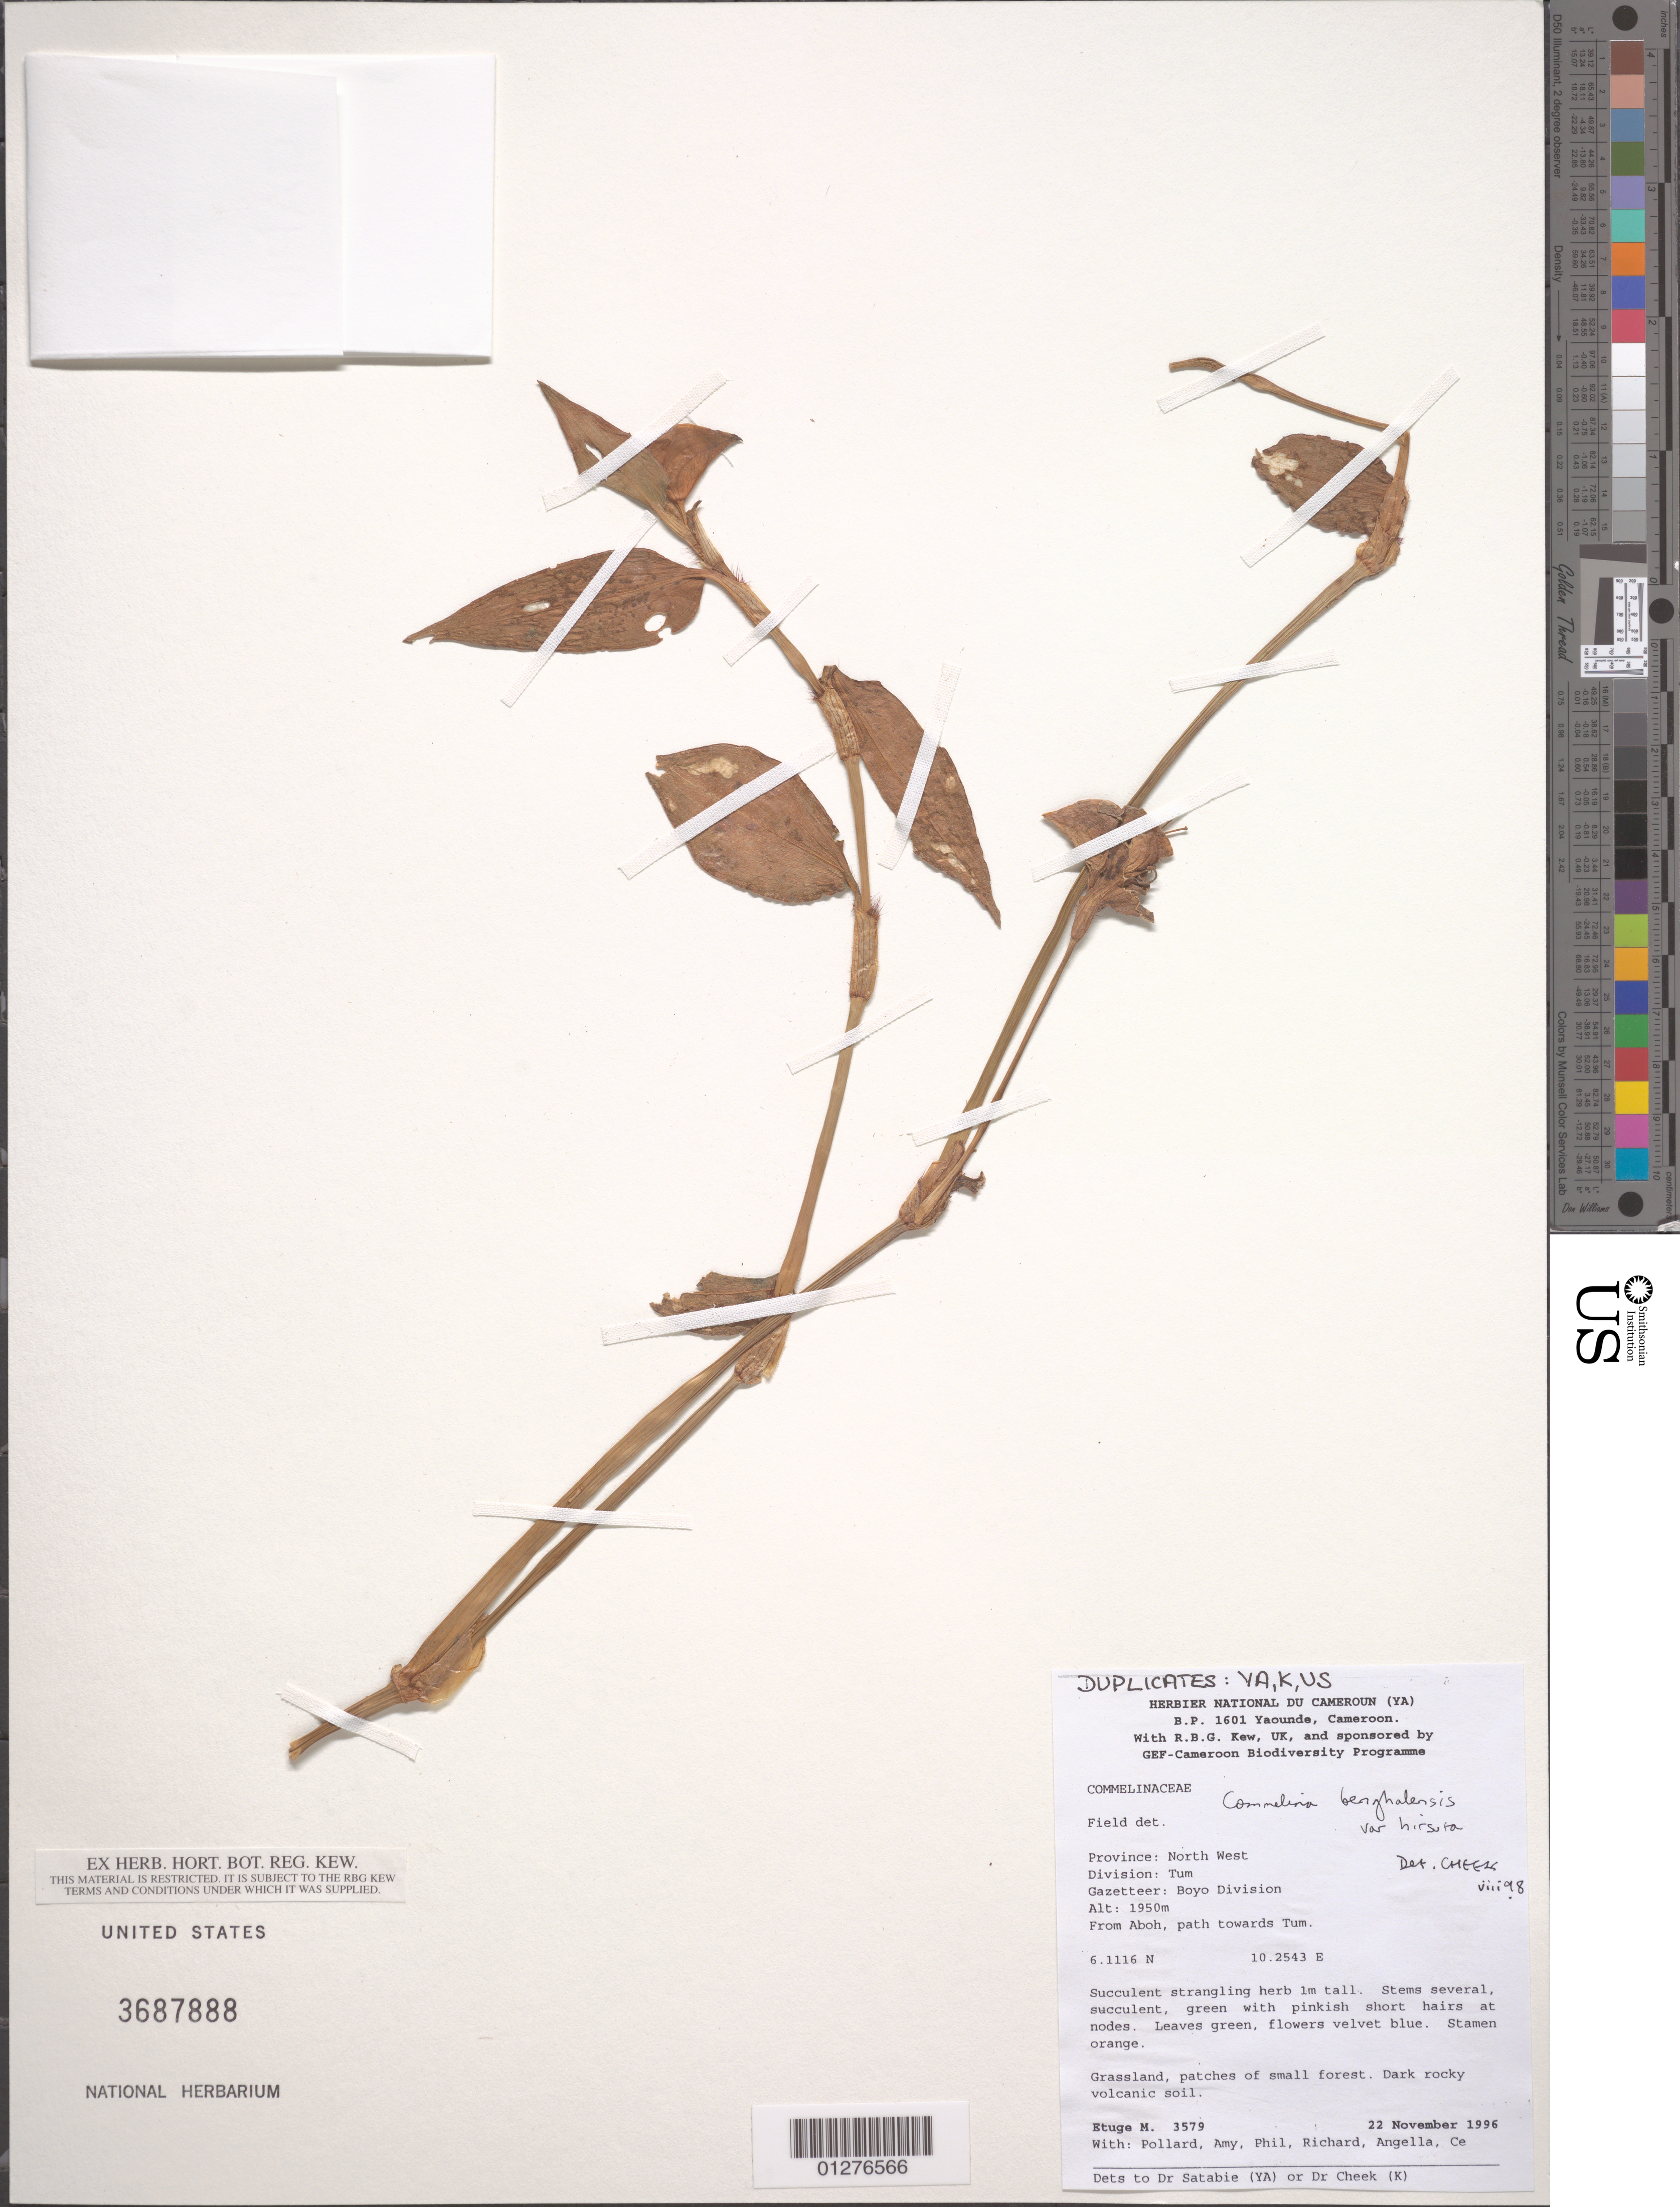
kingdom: Plantae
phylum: Tracheophyta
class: Liliopsida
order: Commelinales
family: Commelinaceae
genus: Commelina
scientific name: Commelina benghalensis var. hirsuta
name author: C.B. Clarke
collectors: M. Etuge et al.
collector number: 3579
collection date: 1996-11-22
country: Cameroon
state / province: Nord-ouest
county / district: Boyo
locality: From Aboh, path towards Tum.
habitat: Grassland, patches of small forest. Dark rocky volcanic soil.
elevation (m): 1950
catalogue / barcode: US 3687888